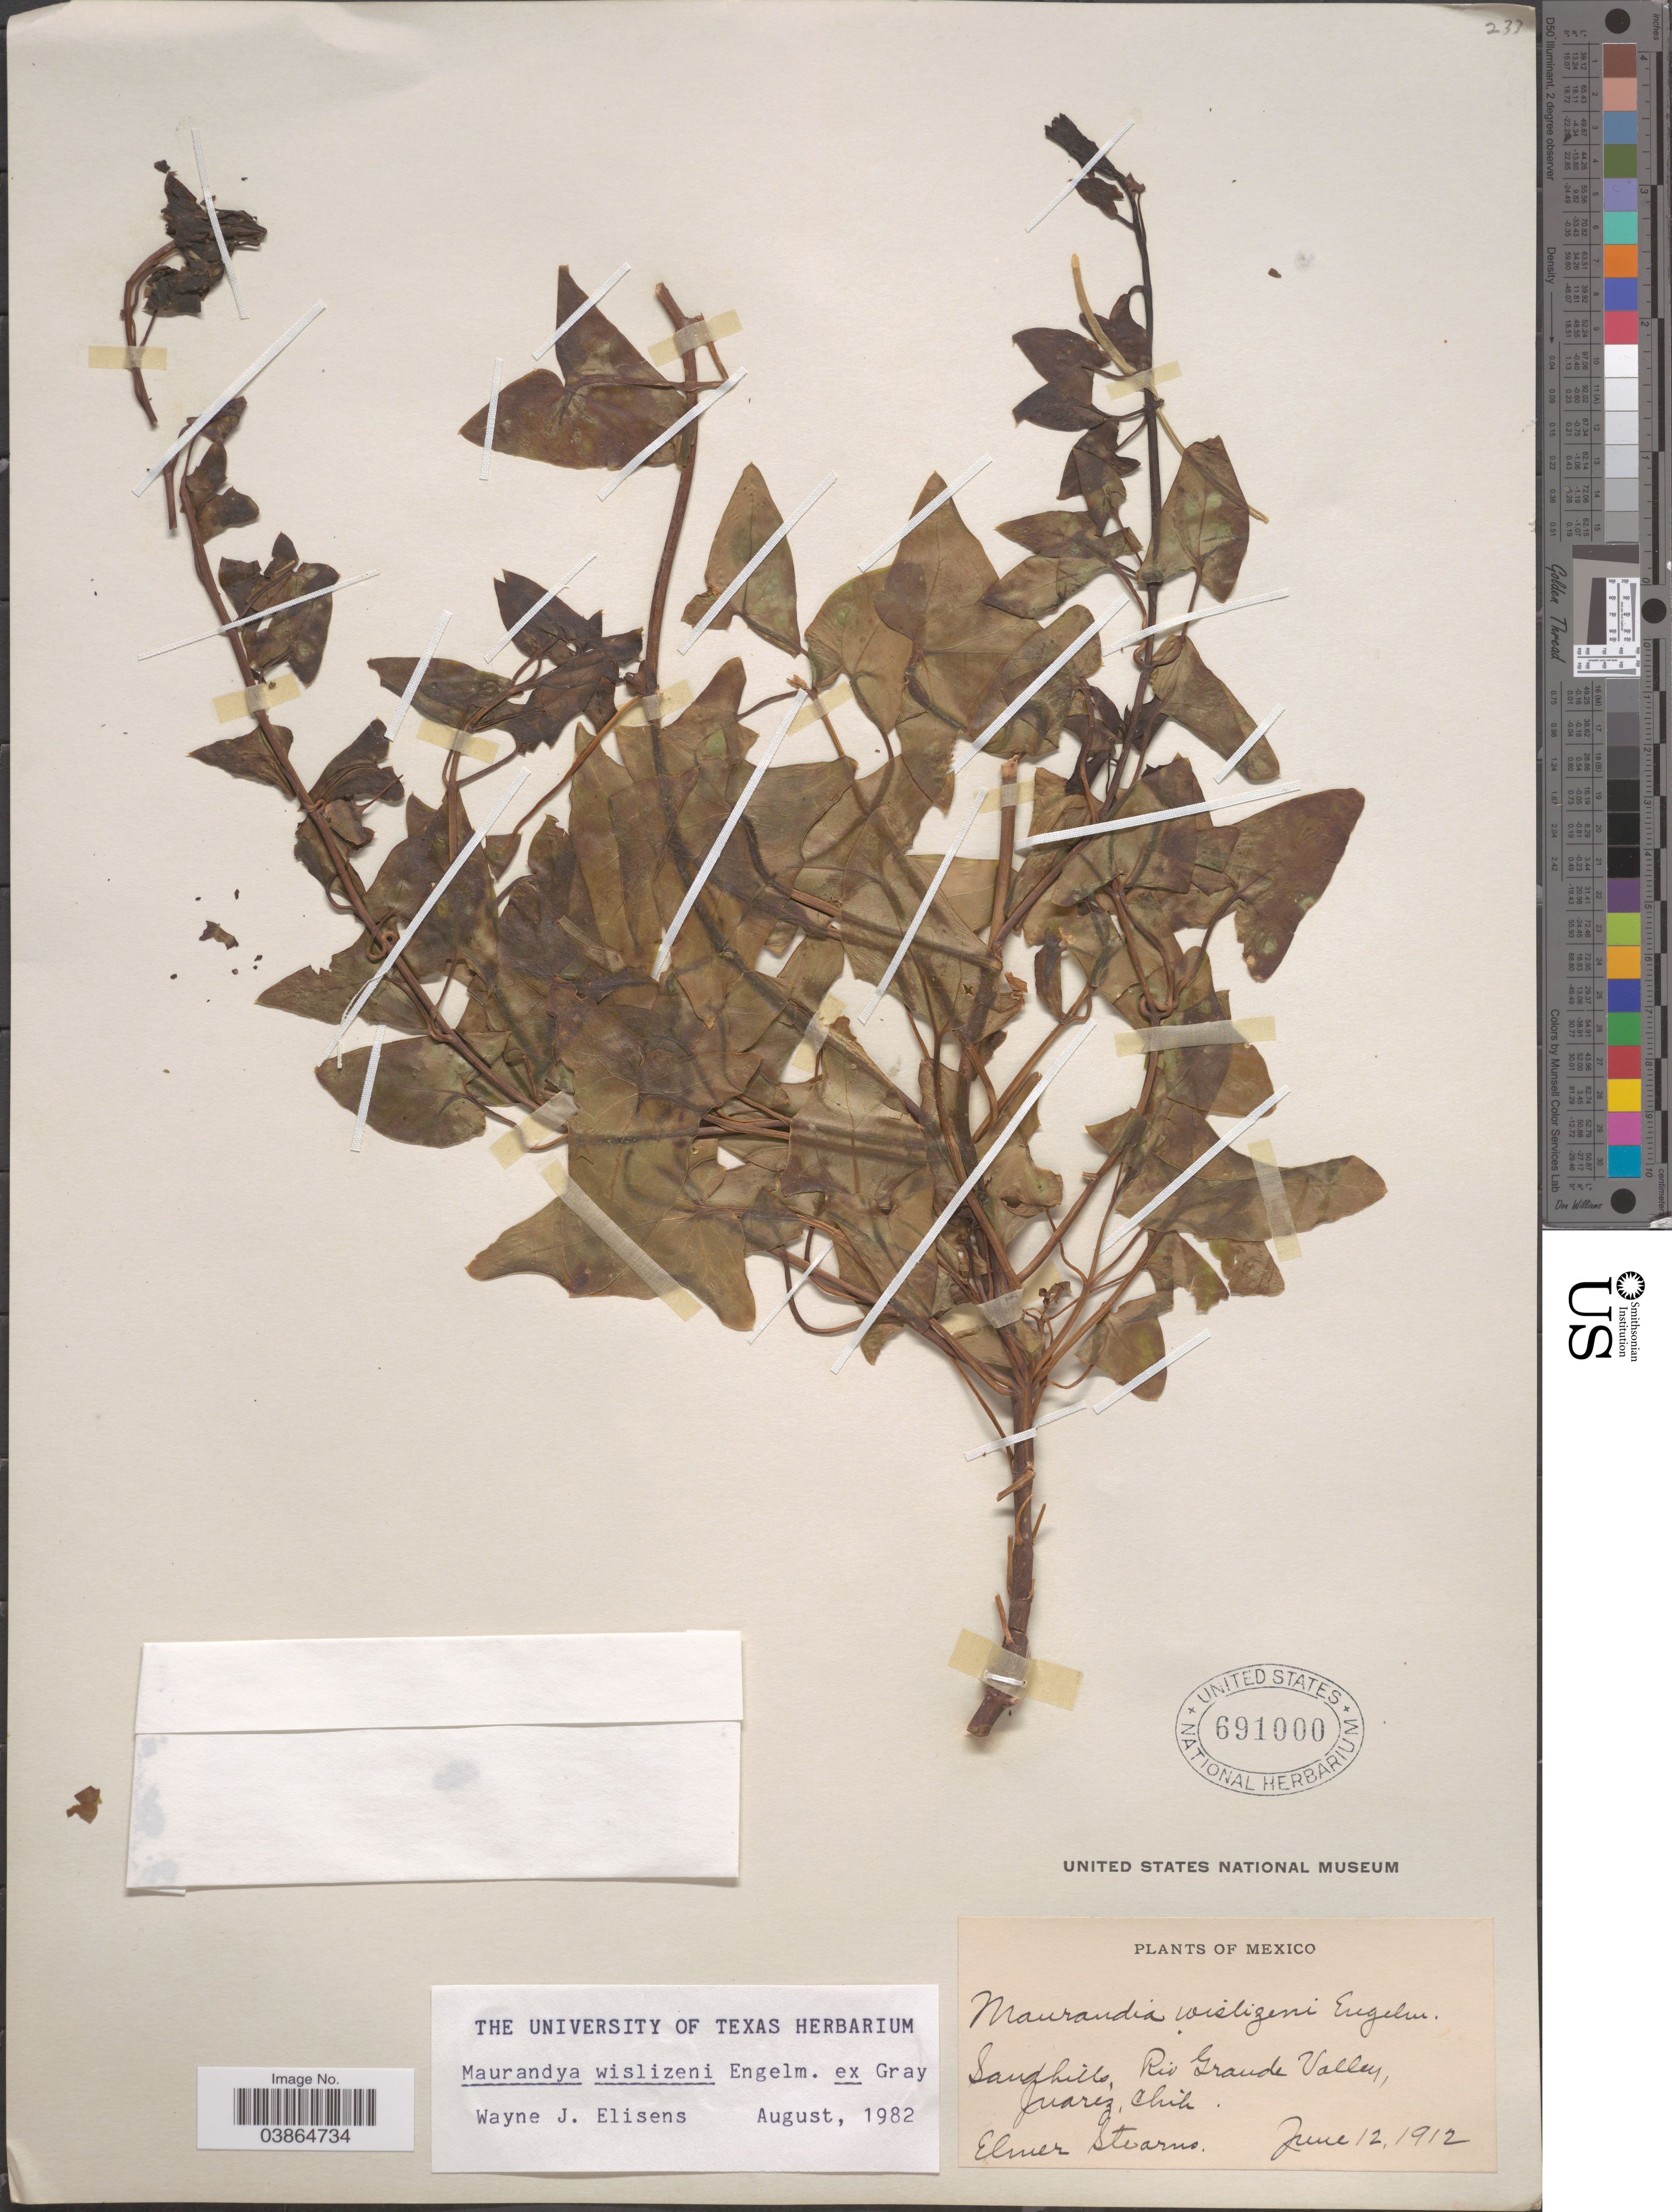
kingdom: Plantae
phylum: Tracheophyta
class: Magnoliopsida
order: Lamiales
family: Plantaginaceae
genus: Maurandya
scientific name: Maurandya wislizeni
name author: Engelm. ex A. Gray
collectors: E. Stearns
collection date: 1912-06-12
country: Mexico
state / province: Chihuahua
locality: Sandhills, Rio Grande Valley, Juarez.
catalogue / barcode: US 691000